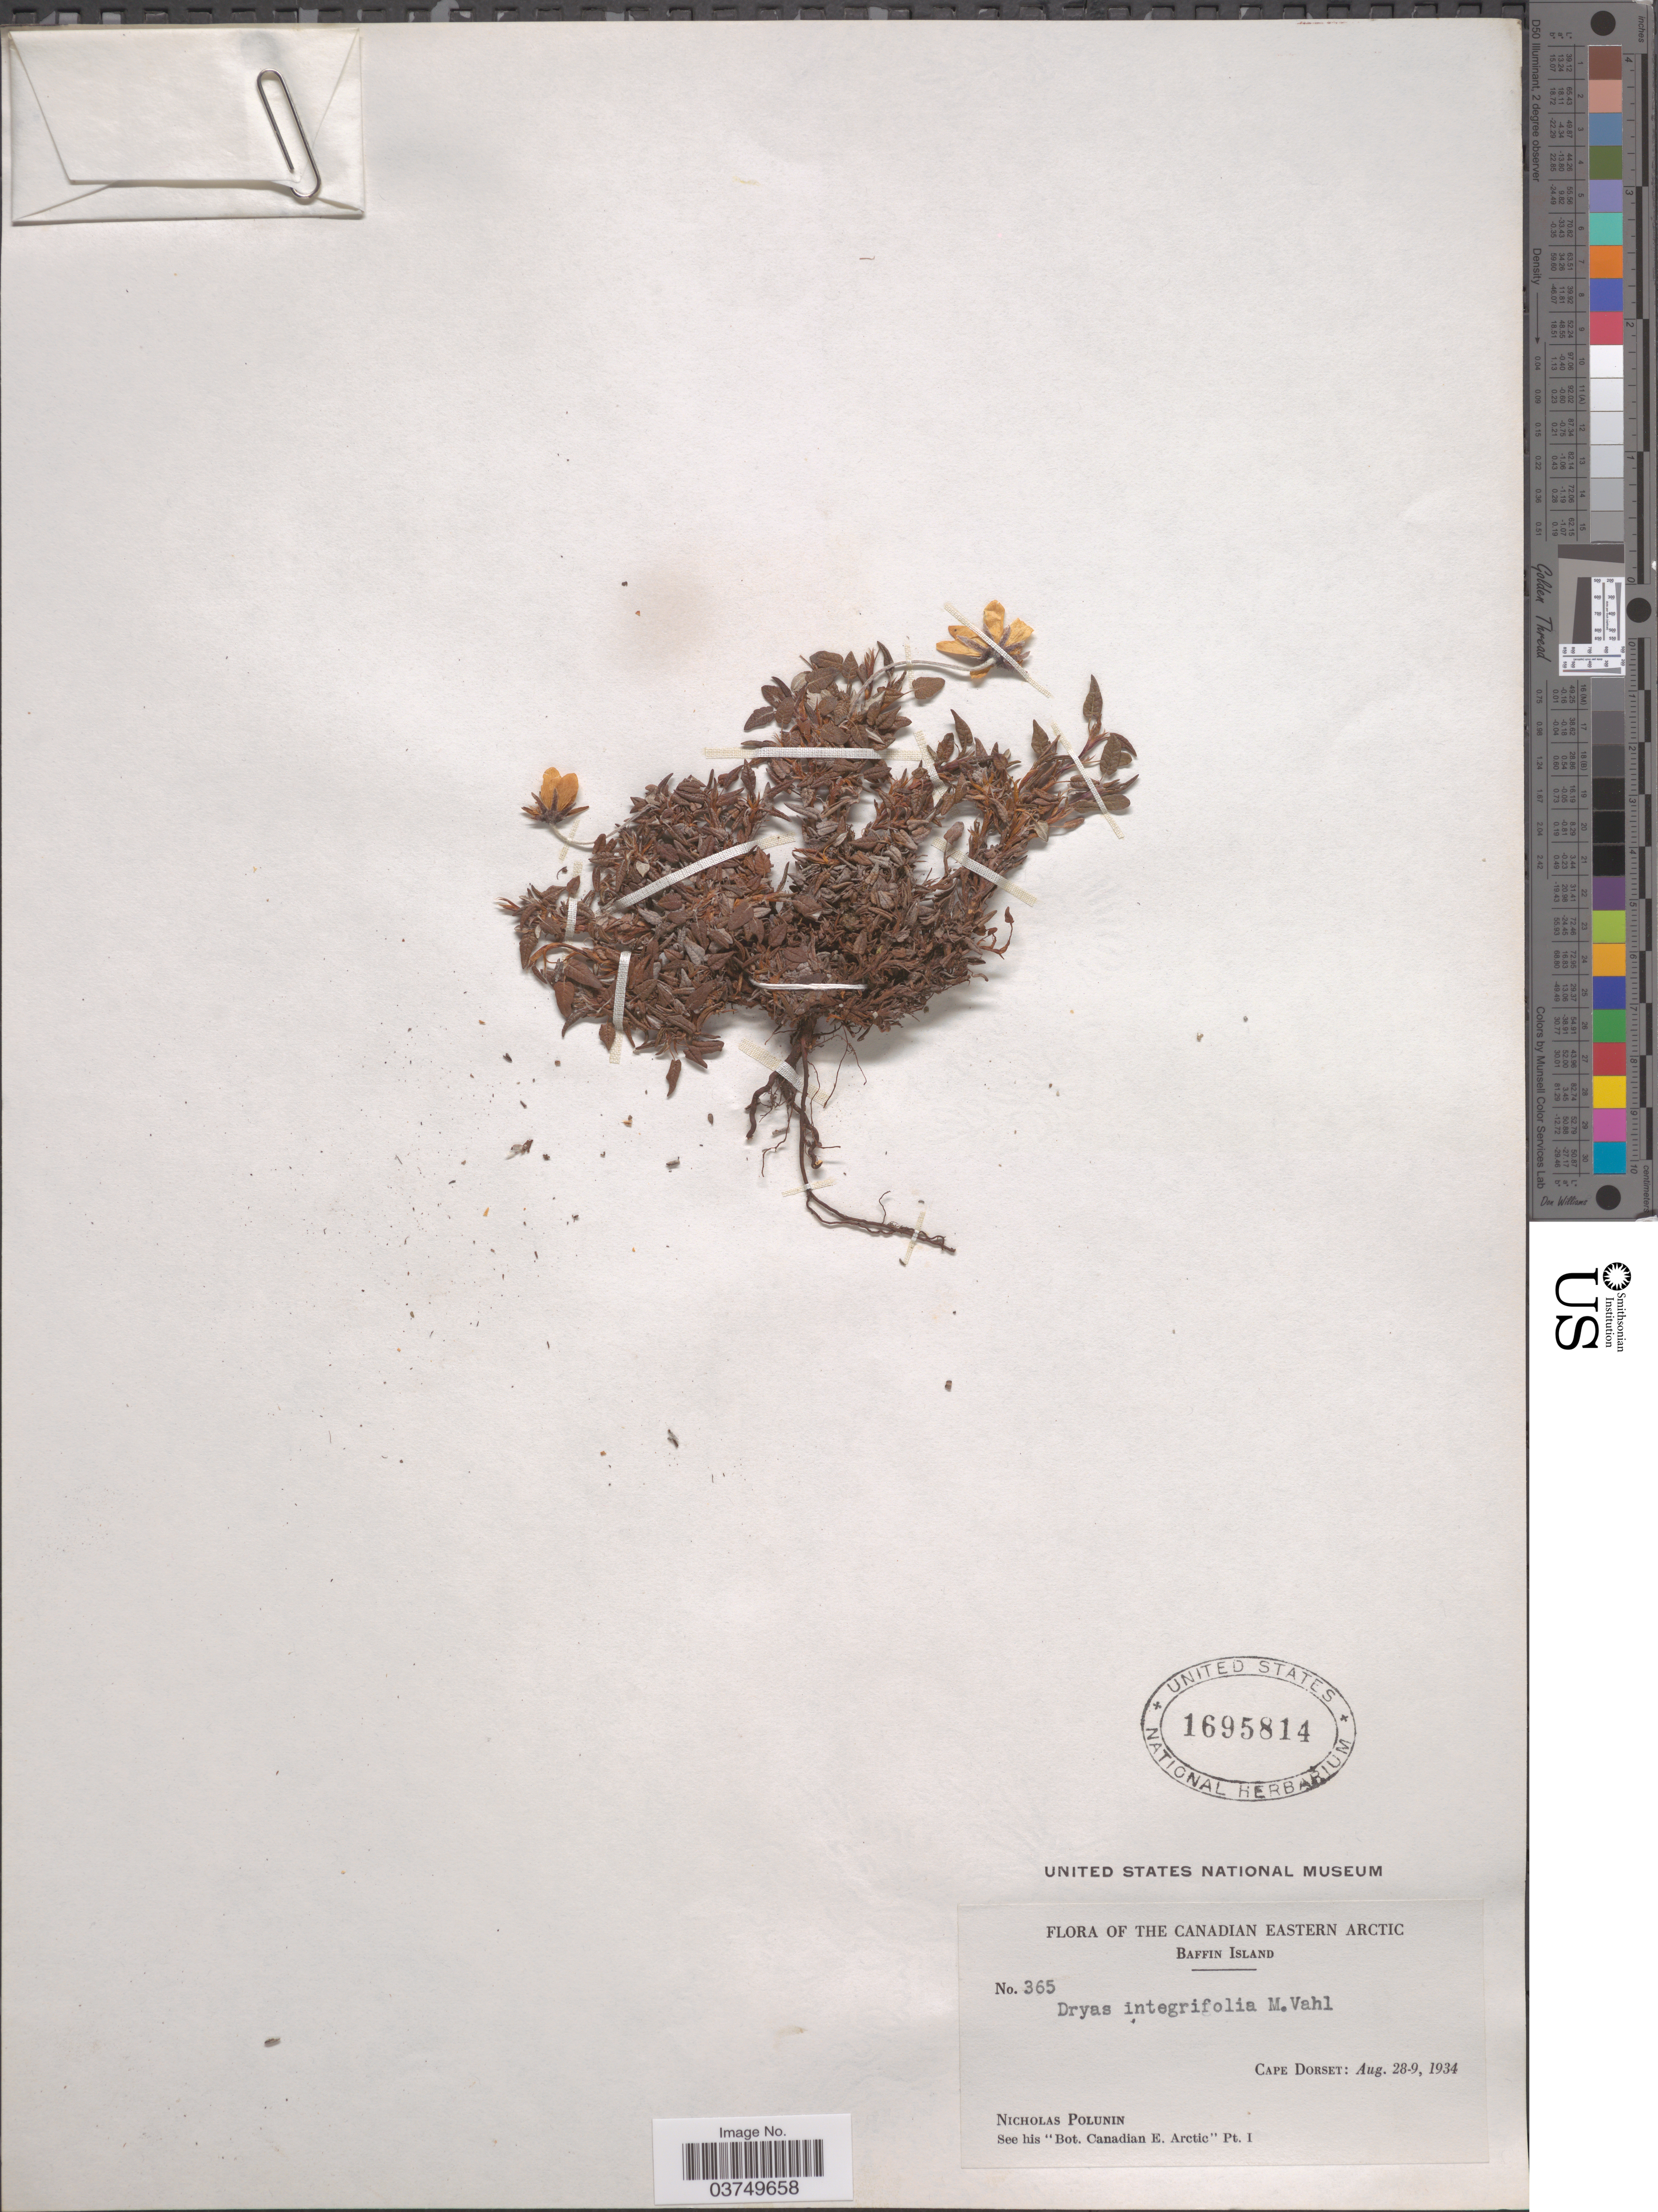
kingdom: Plantae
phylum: Tracheophyta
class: Magnoliopsida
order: Rosales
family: Rosaceae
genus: Dryas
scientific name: Dryas integrifolia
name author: Vahl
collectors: N. V. Polunin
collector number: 365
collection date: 1934-08-09/1934-08-28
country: Canada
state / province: Nunavut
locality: The Canadian Eastern Arctic. Baffin Island. Cape Dorset.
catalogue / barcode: US 1695814